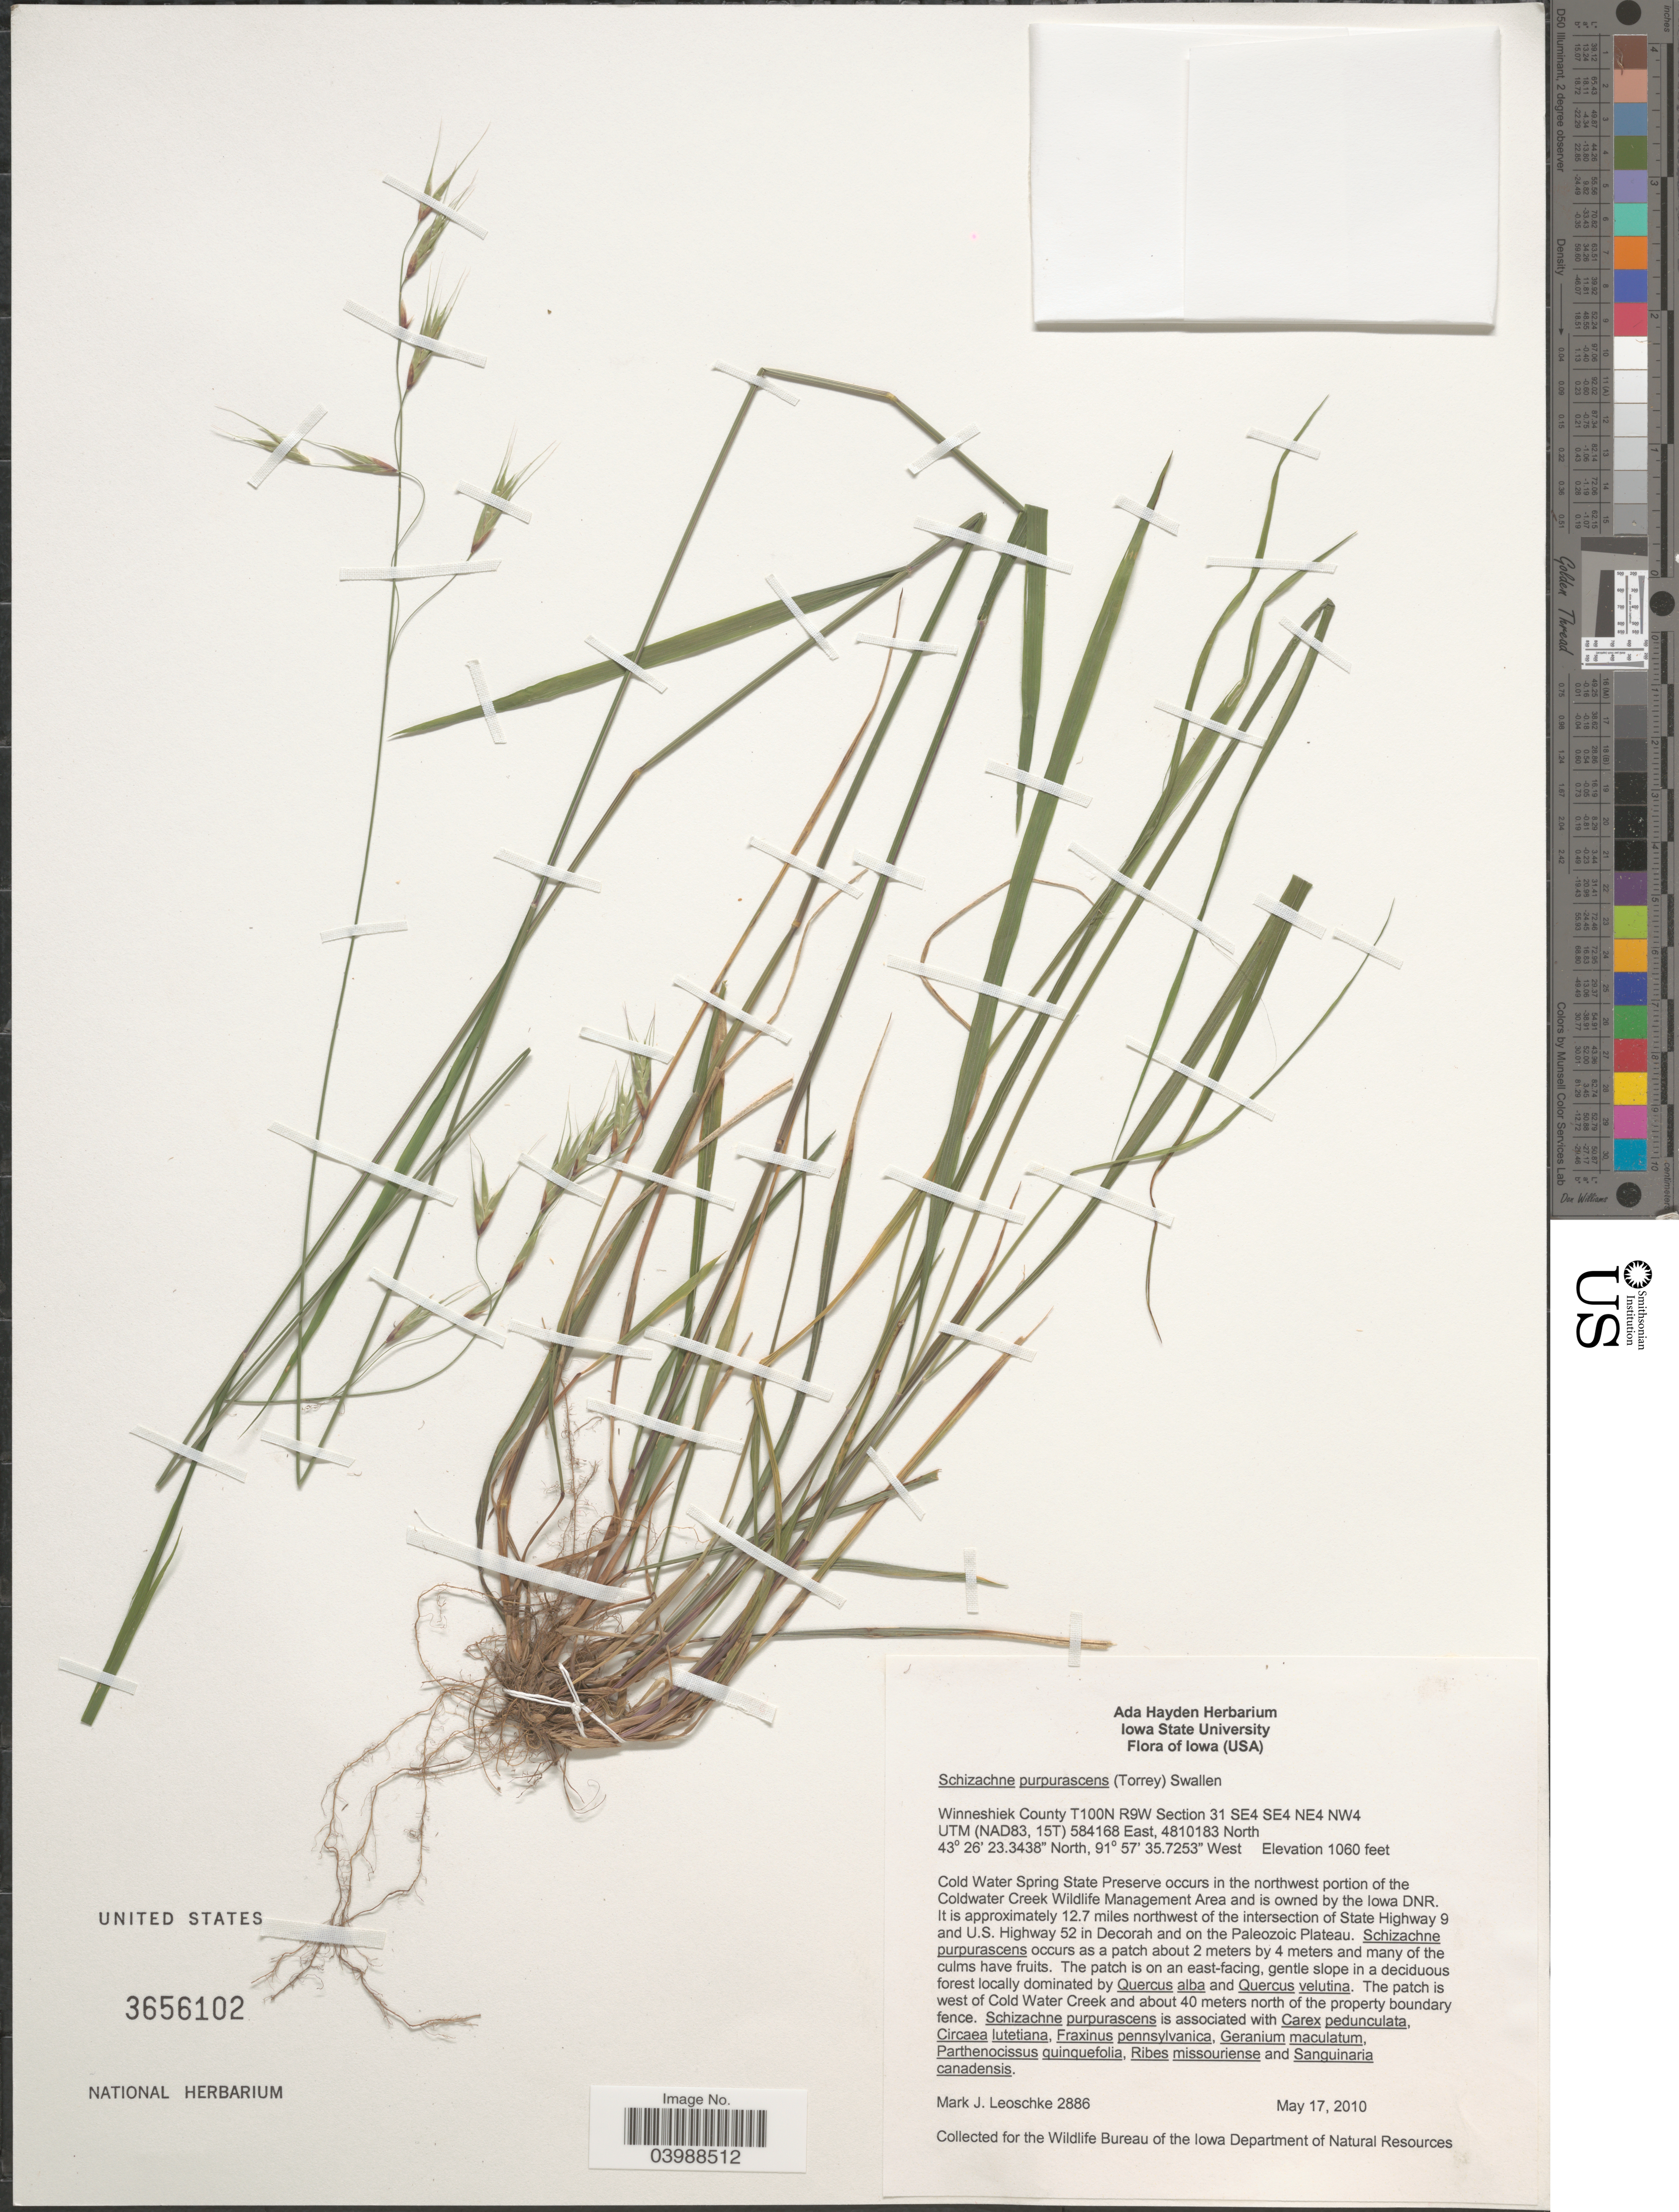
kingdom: Plantae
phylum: Tracheophyta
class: Liliopsida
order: Poales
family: Poaceae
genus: Schizachne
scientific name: Schizachne purpurascens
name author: (Torr.) Swallen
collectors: M. J. Leoschke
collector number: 2886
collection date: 2010-05-17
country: United States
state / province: Iowa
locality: Winneshiek County T100N R9W Section 31 SE4 SE4 NE4 NW4 UTM (NAD83, 15T) 584168 East, 4810183 North. Cold Water Spring State Preserve occurs in the northwest portion of the Coldwater Creek Wildlife Management Area and is owned by the Iowa DNR. It is approximately 12.7 miles northwest of the intersection of State Highway 9 and U.S. Highway 52 in Decorah and on the Paleozoic Plateau. The Patch is west of Cold Water Creek and about 40 mters north of the property boundary fence.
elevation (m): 323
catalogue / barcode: US 3656102